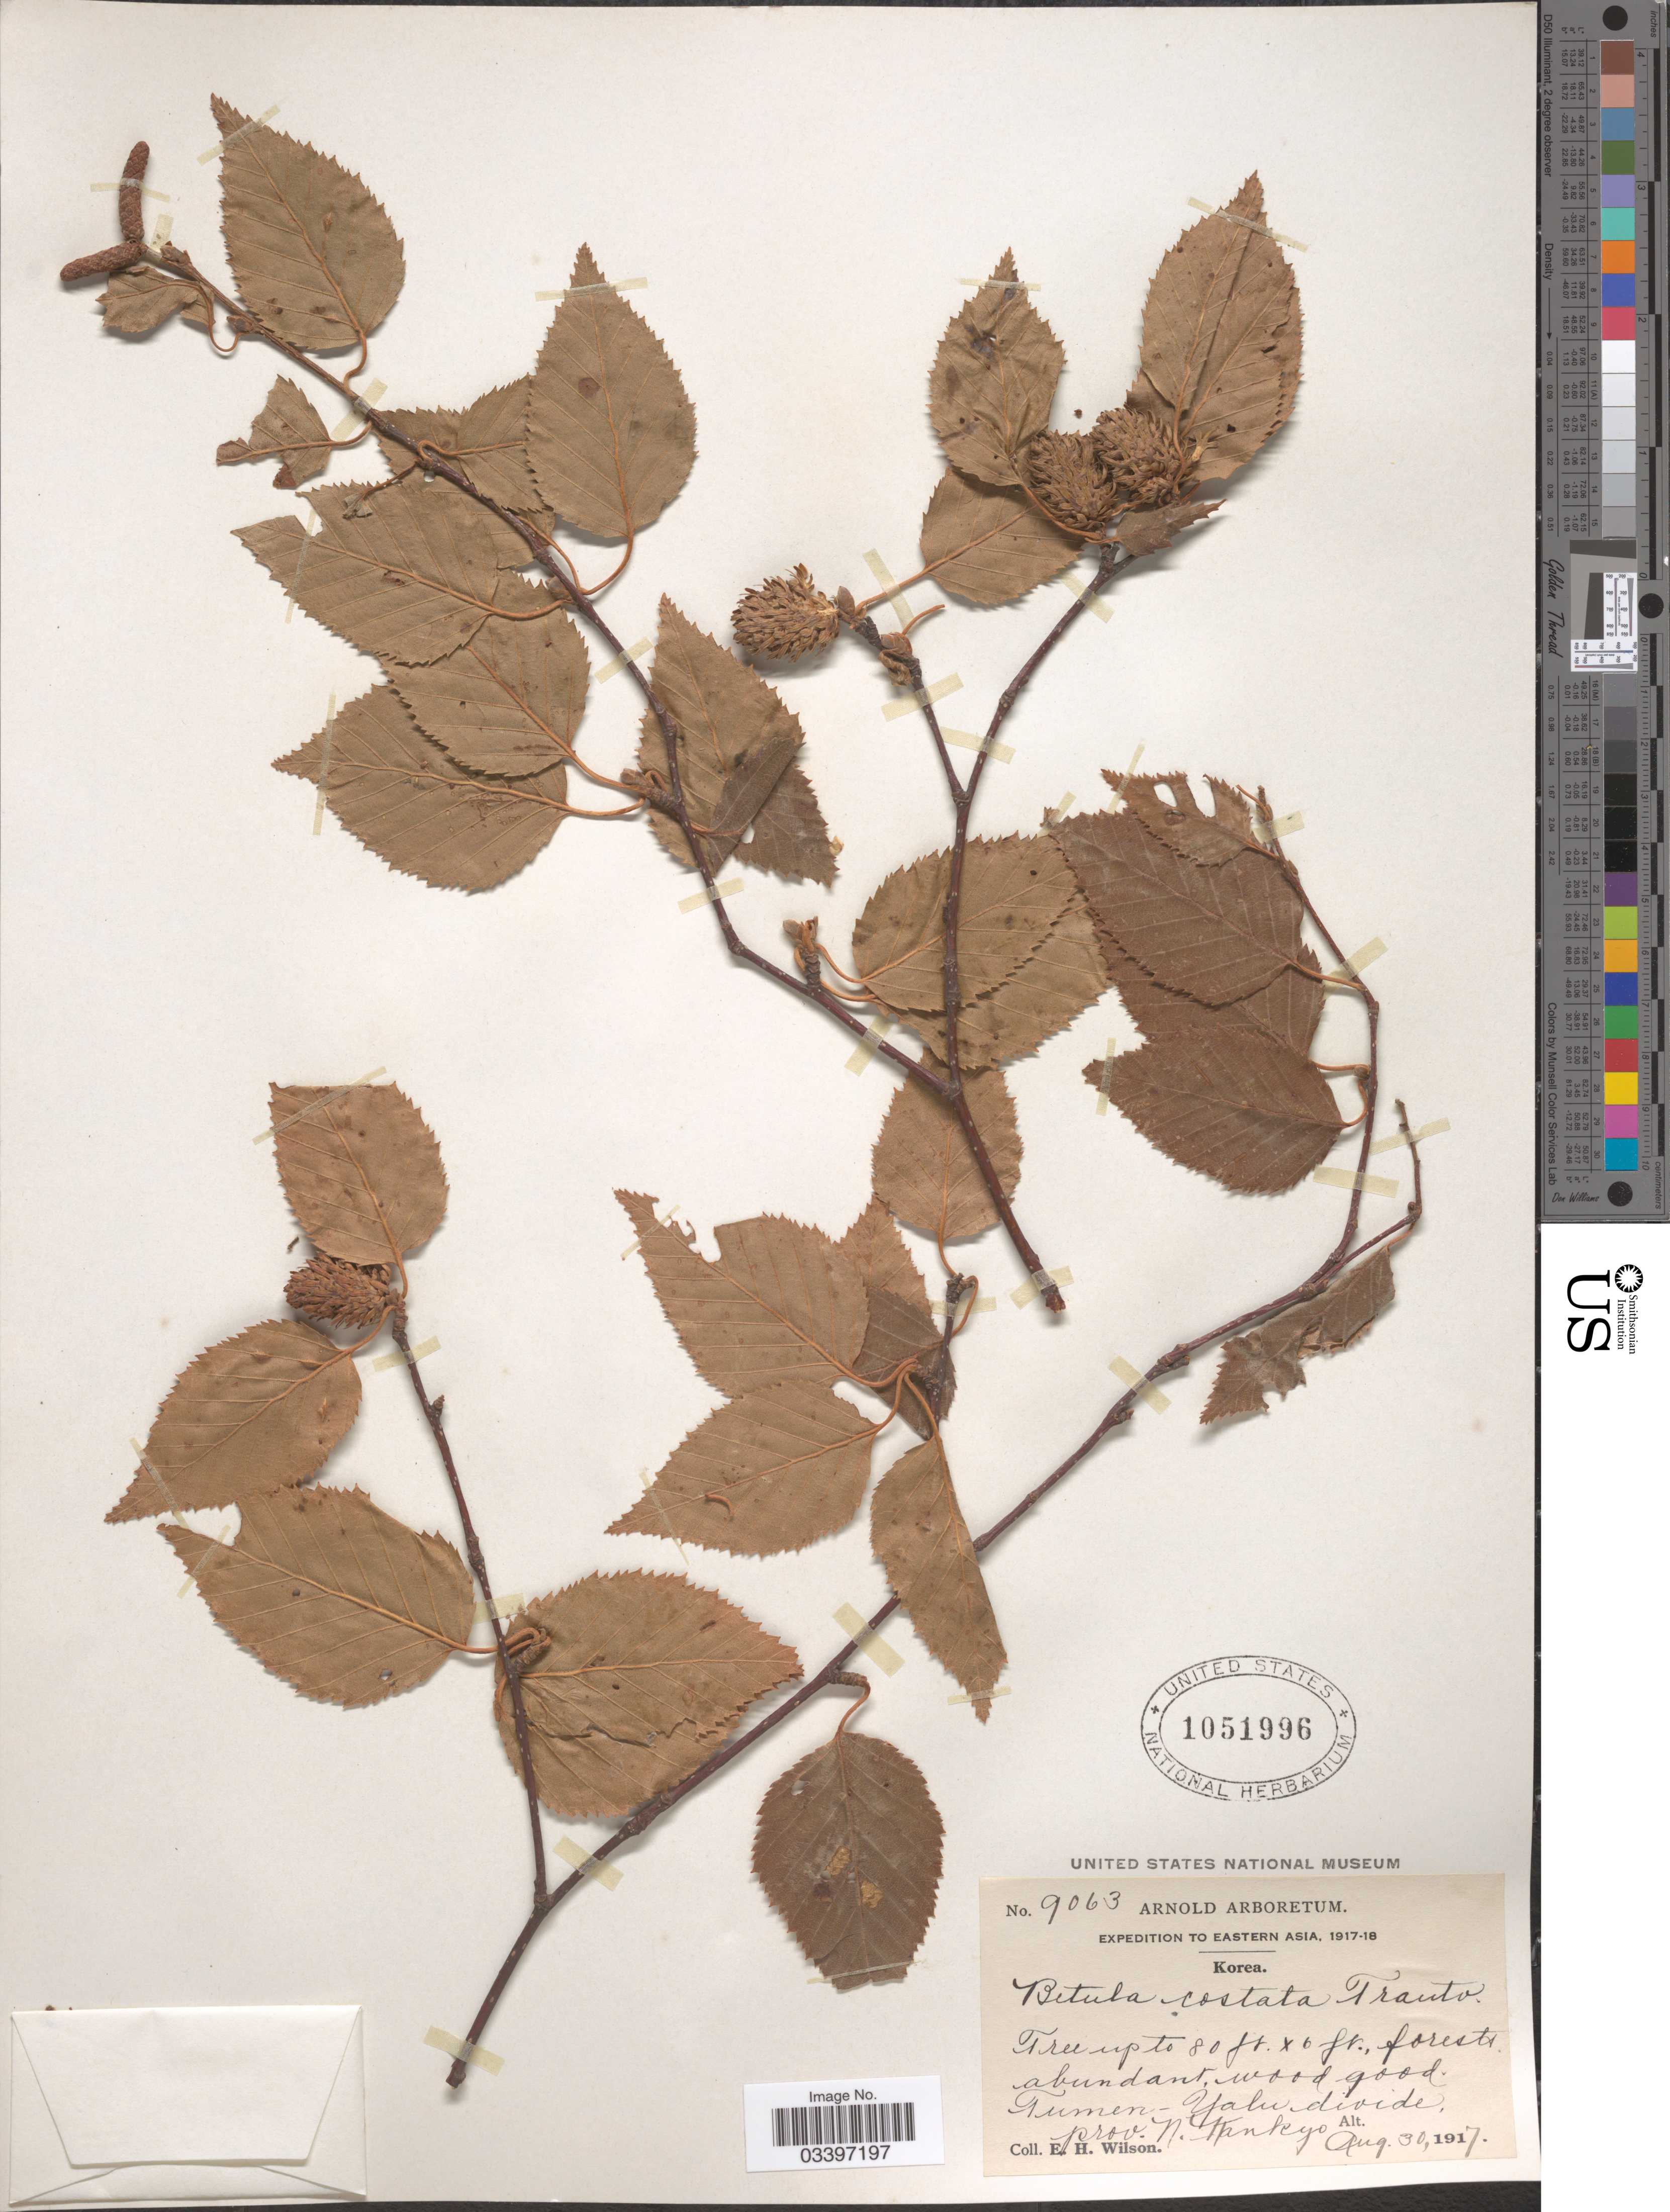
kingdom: Plantae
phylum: Tracheophyta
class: Magnoliopsida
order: Fagales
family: Betulaceae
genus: Betula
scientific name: Betula costata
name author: Trautv.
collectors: E. Wilson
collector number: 9063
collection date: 1917-08-30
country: North Korea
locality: Tumen-Yalu divide, prov. N. Kankyo.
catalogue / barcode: US 1051996